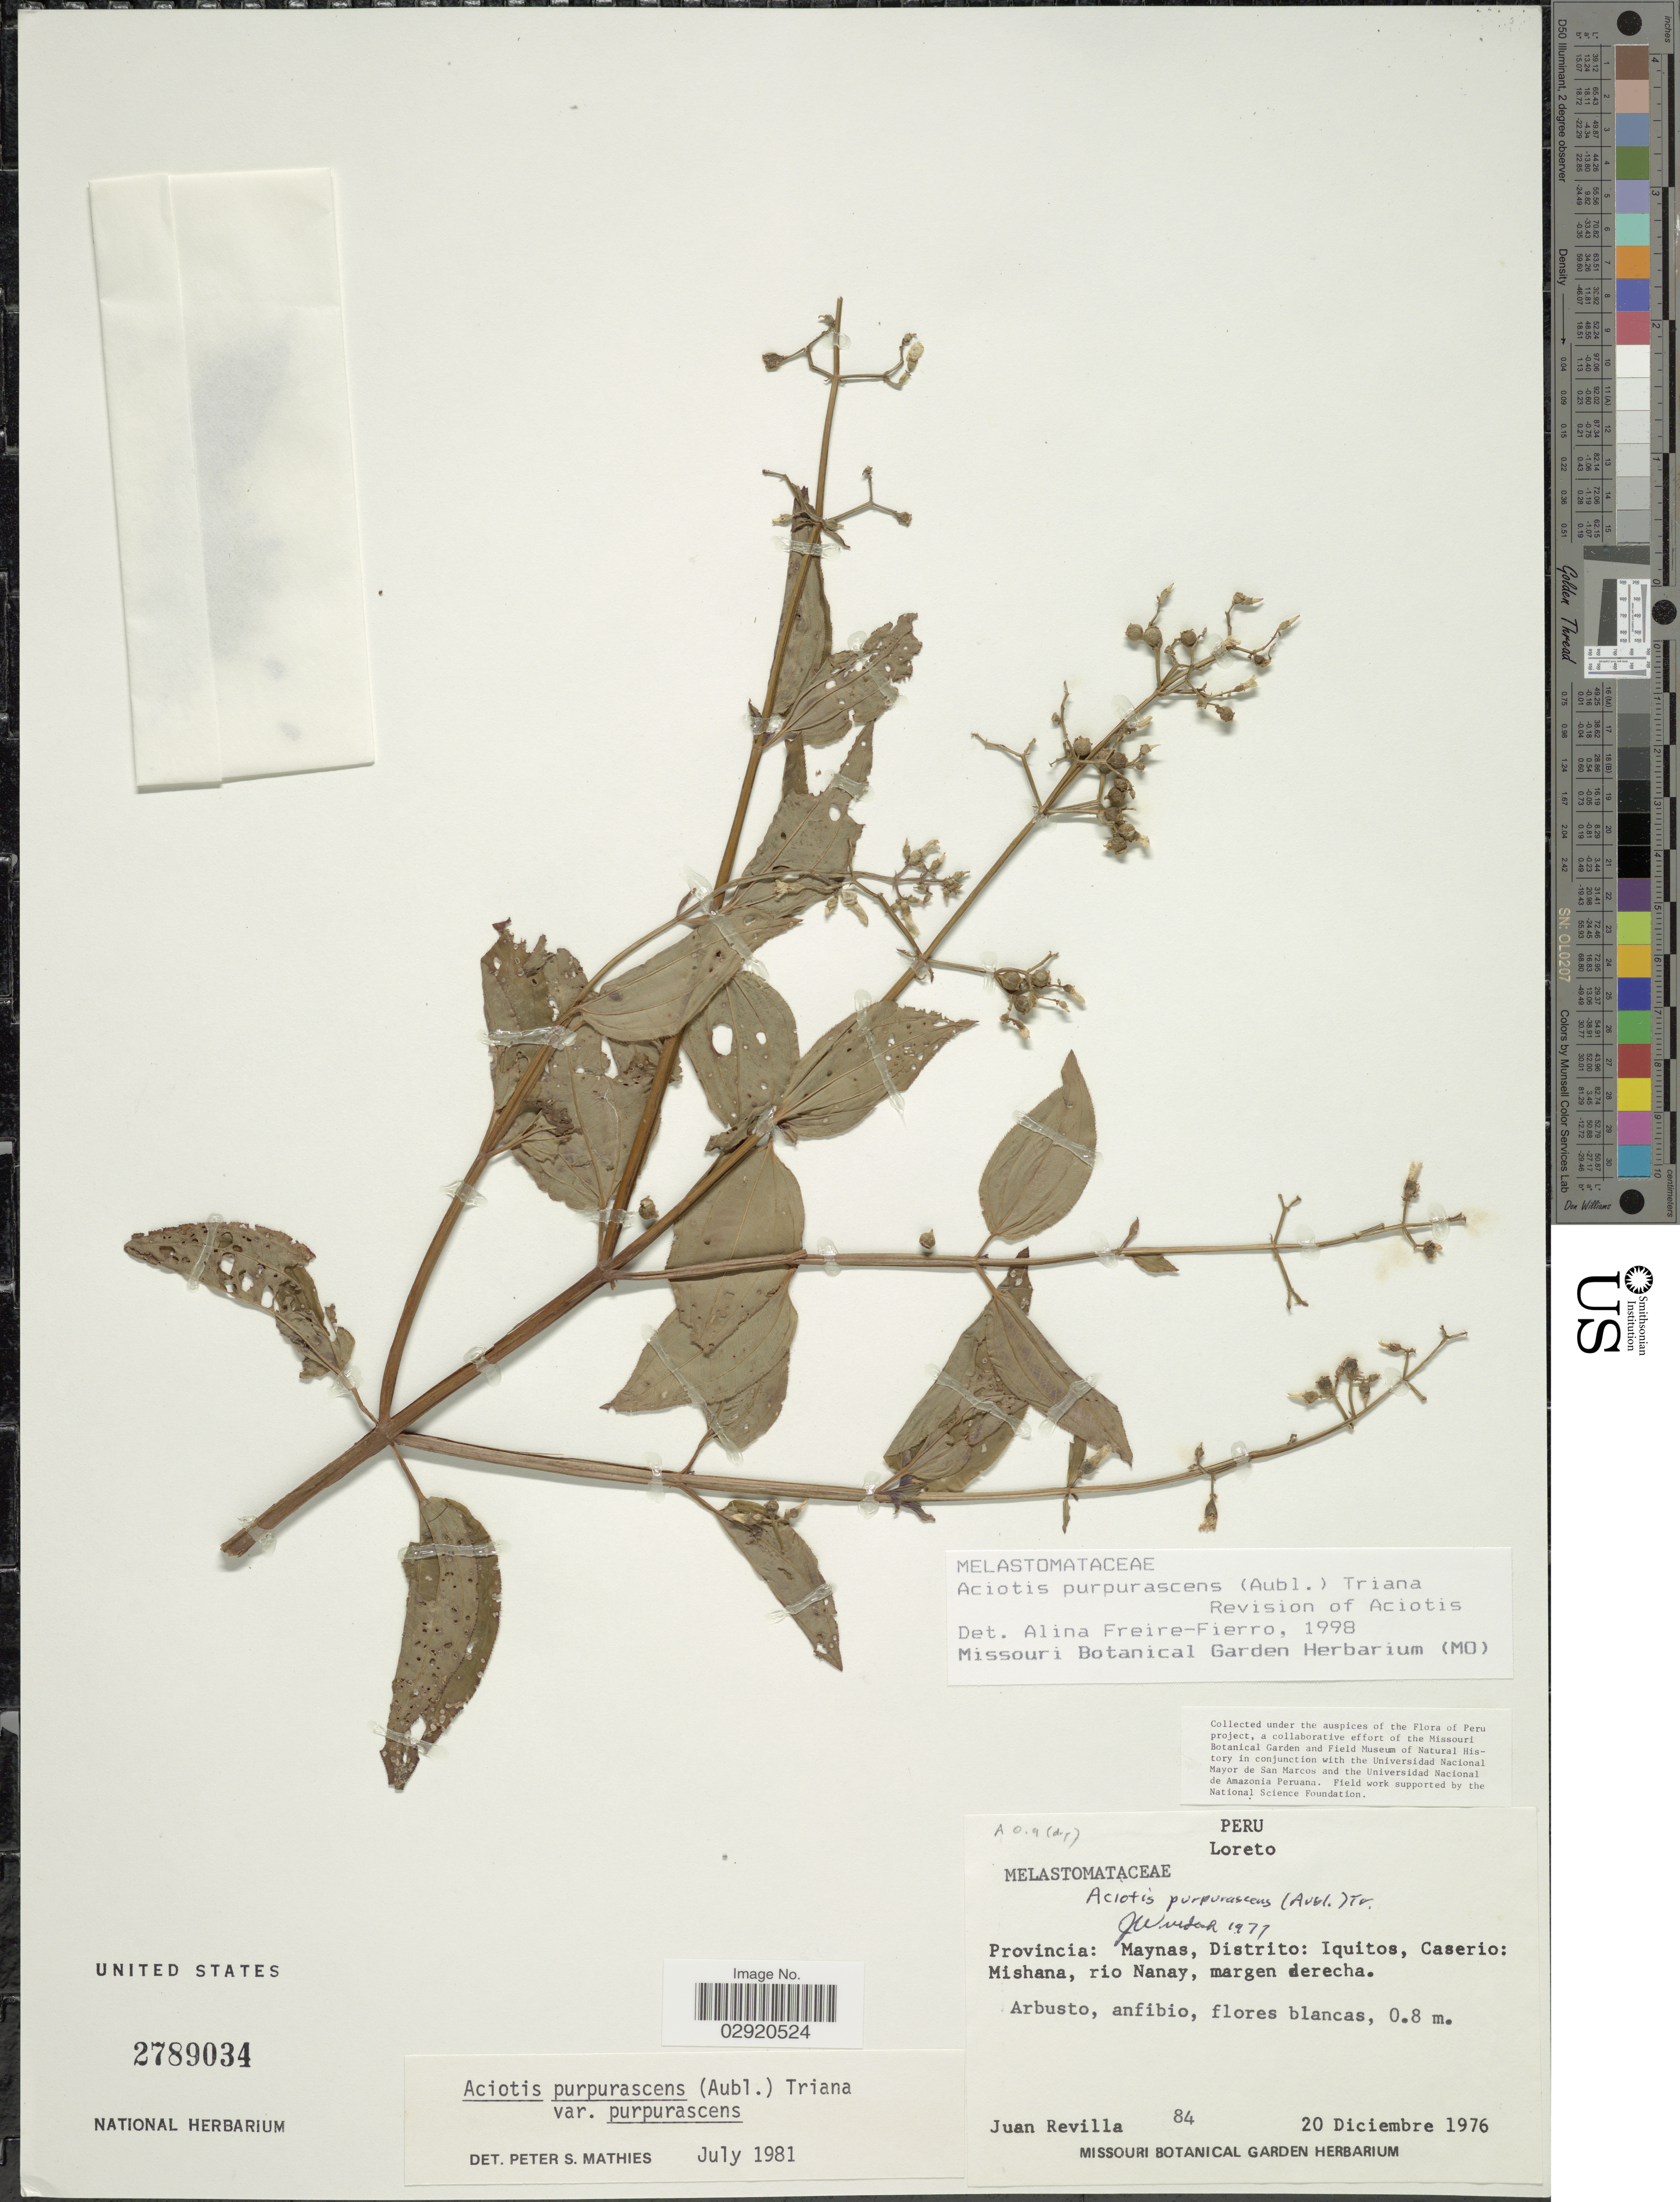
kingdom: Plantae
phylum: Tracheophyta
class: Magnoliopsida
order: Myrtales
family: Melastomataceae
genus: Aciotis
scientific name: Aciotis purpurascens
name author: (Aubl.) Triana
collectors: J. Revilla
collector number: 84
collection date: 1976-12-20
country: Peru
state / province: Loreto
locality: Provincia: Maynas, Distrito: Iquitos, Caserio: Mishana, rio Nanay.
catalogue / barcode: US 2789034